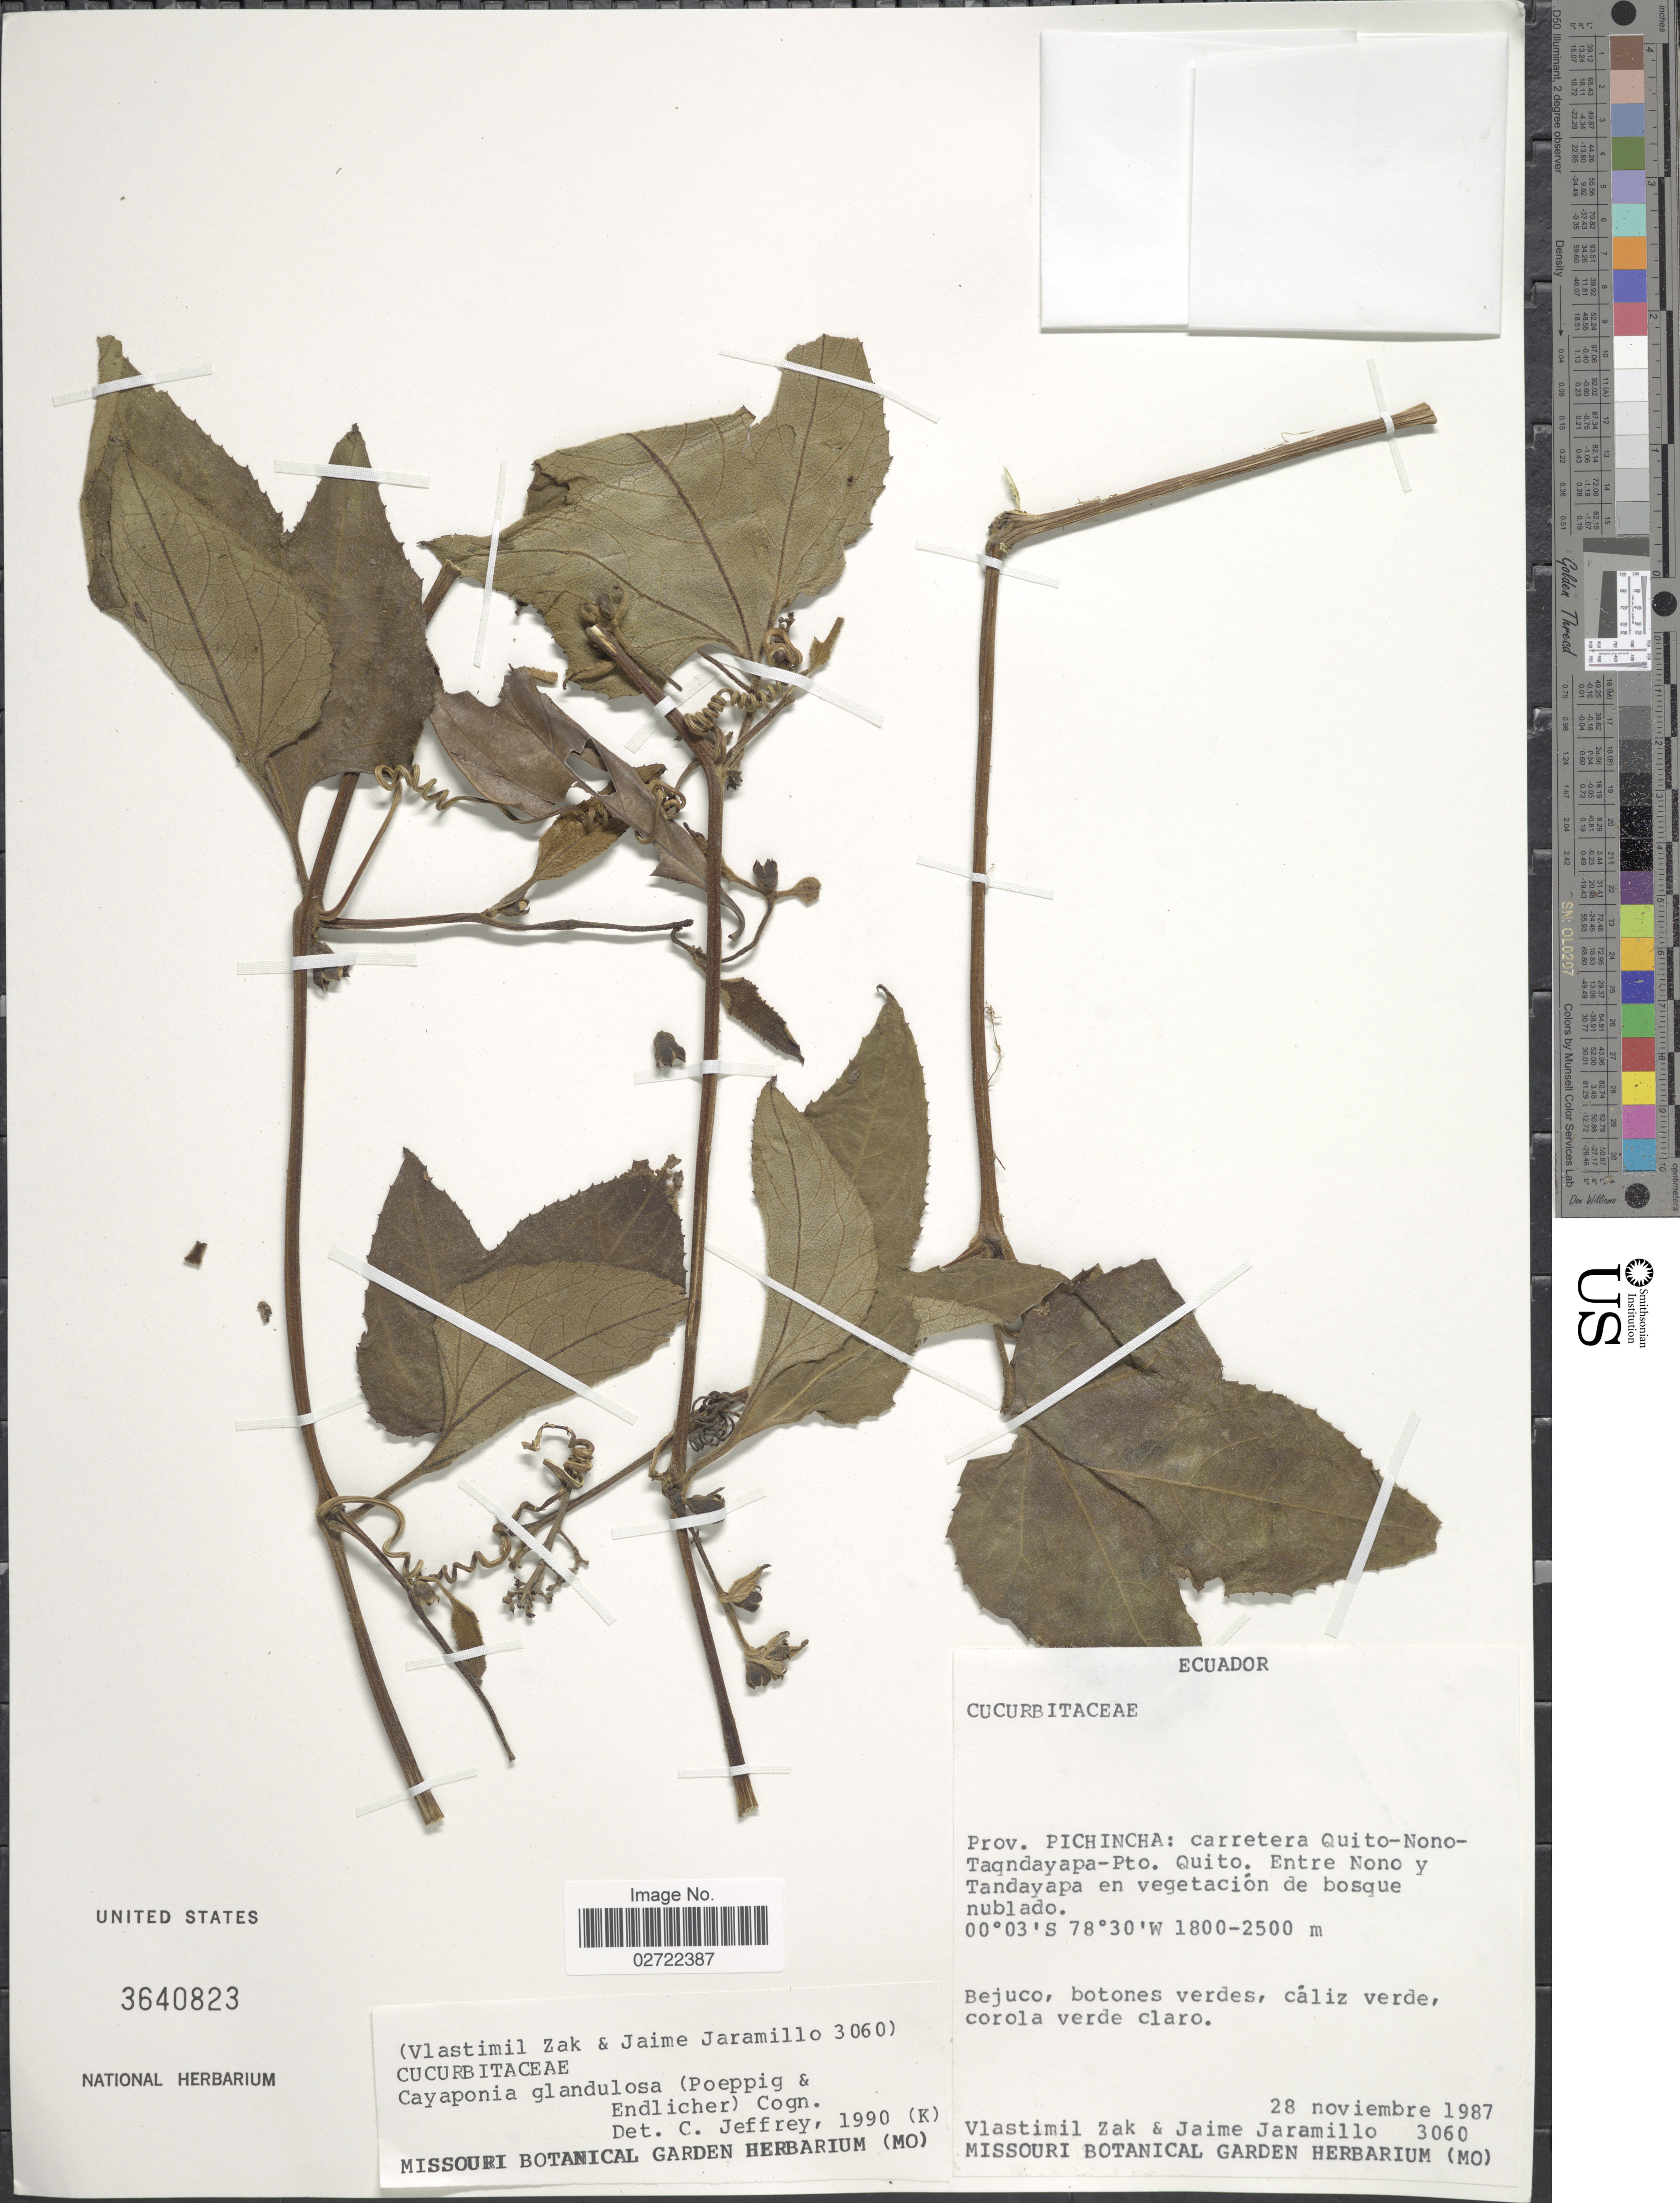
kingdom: Plantae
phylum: Tracheophyta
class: Magnoliopsida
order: Cucurbitales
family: Cucurbitaceae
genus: Cayaponia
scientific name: Cayaponia glandulosa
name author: (Poepp. & Endl.) Cogn.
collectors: V. Zak & J. Jaramillo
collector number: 3060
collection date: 1987-11-28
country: Ecuador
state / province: Pichincha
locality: Carretera Quito-Nono-Taqndayapa- Pto. Quito. Entre Nono y Tandayapa en vegetacion de bosque nublado.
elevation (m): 1800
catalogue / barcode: US 3640823